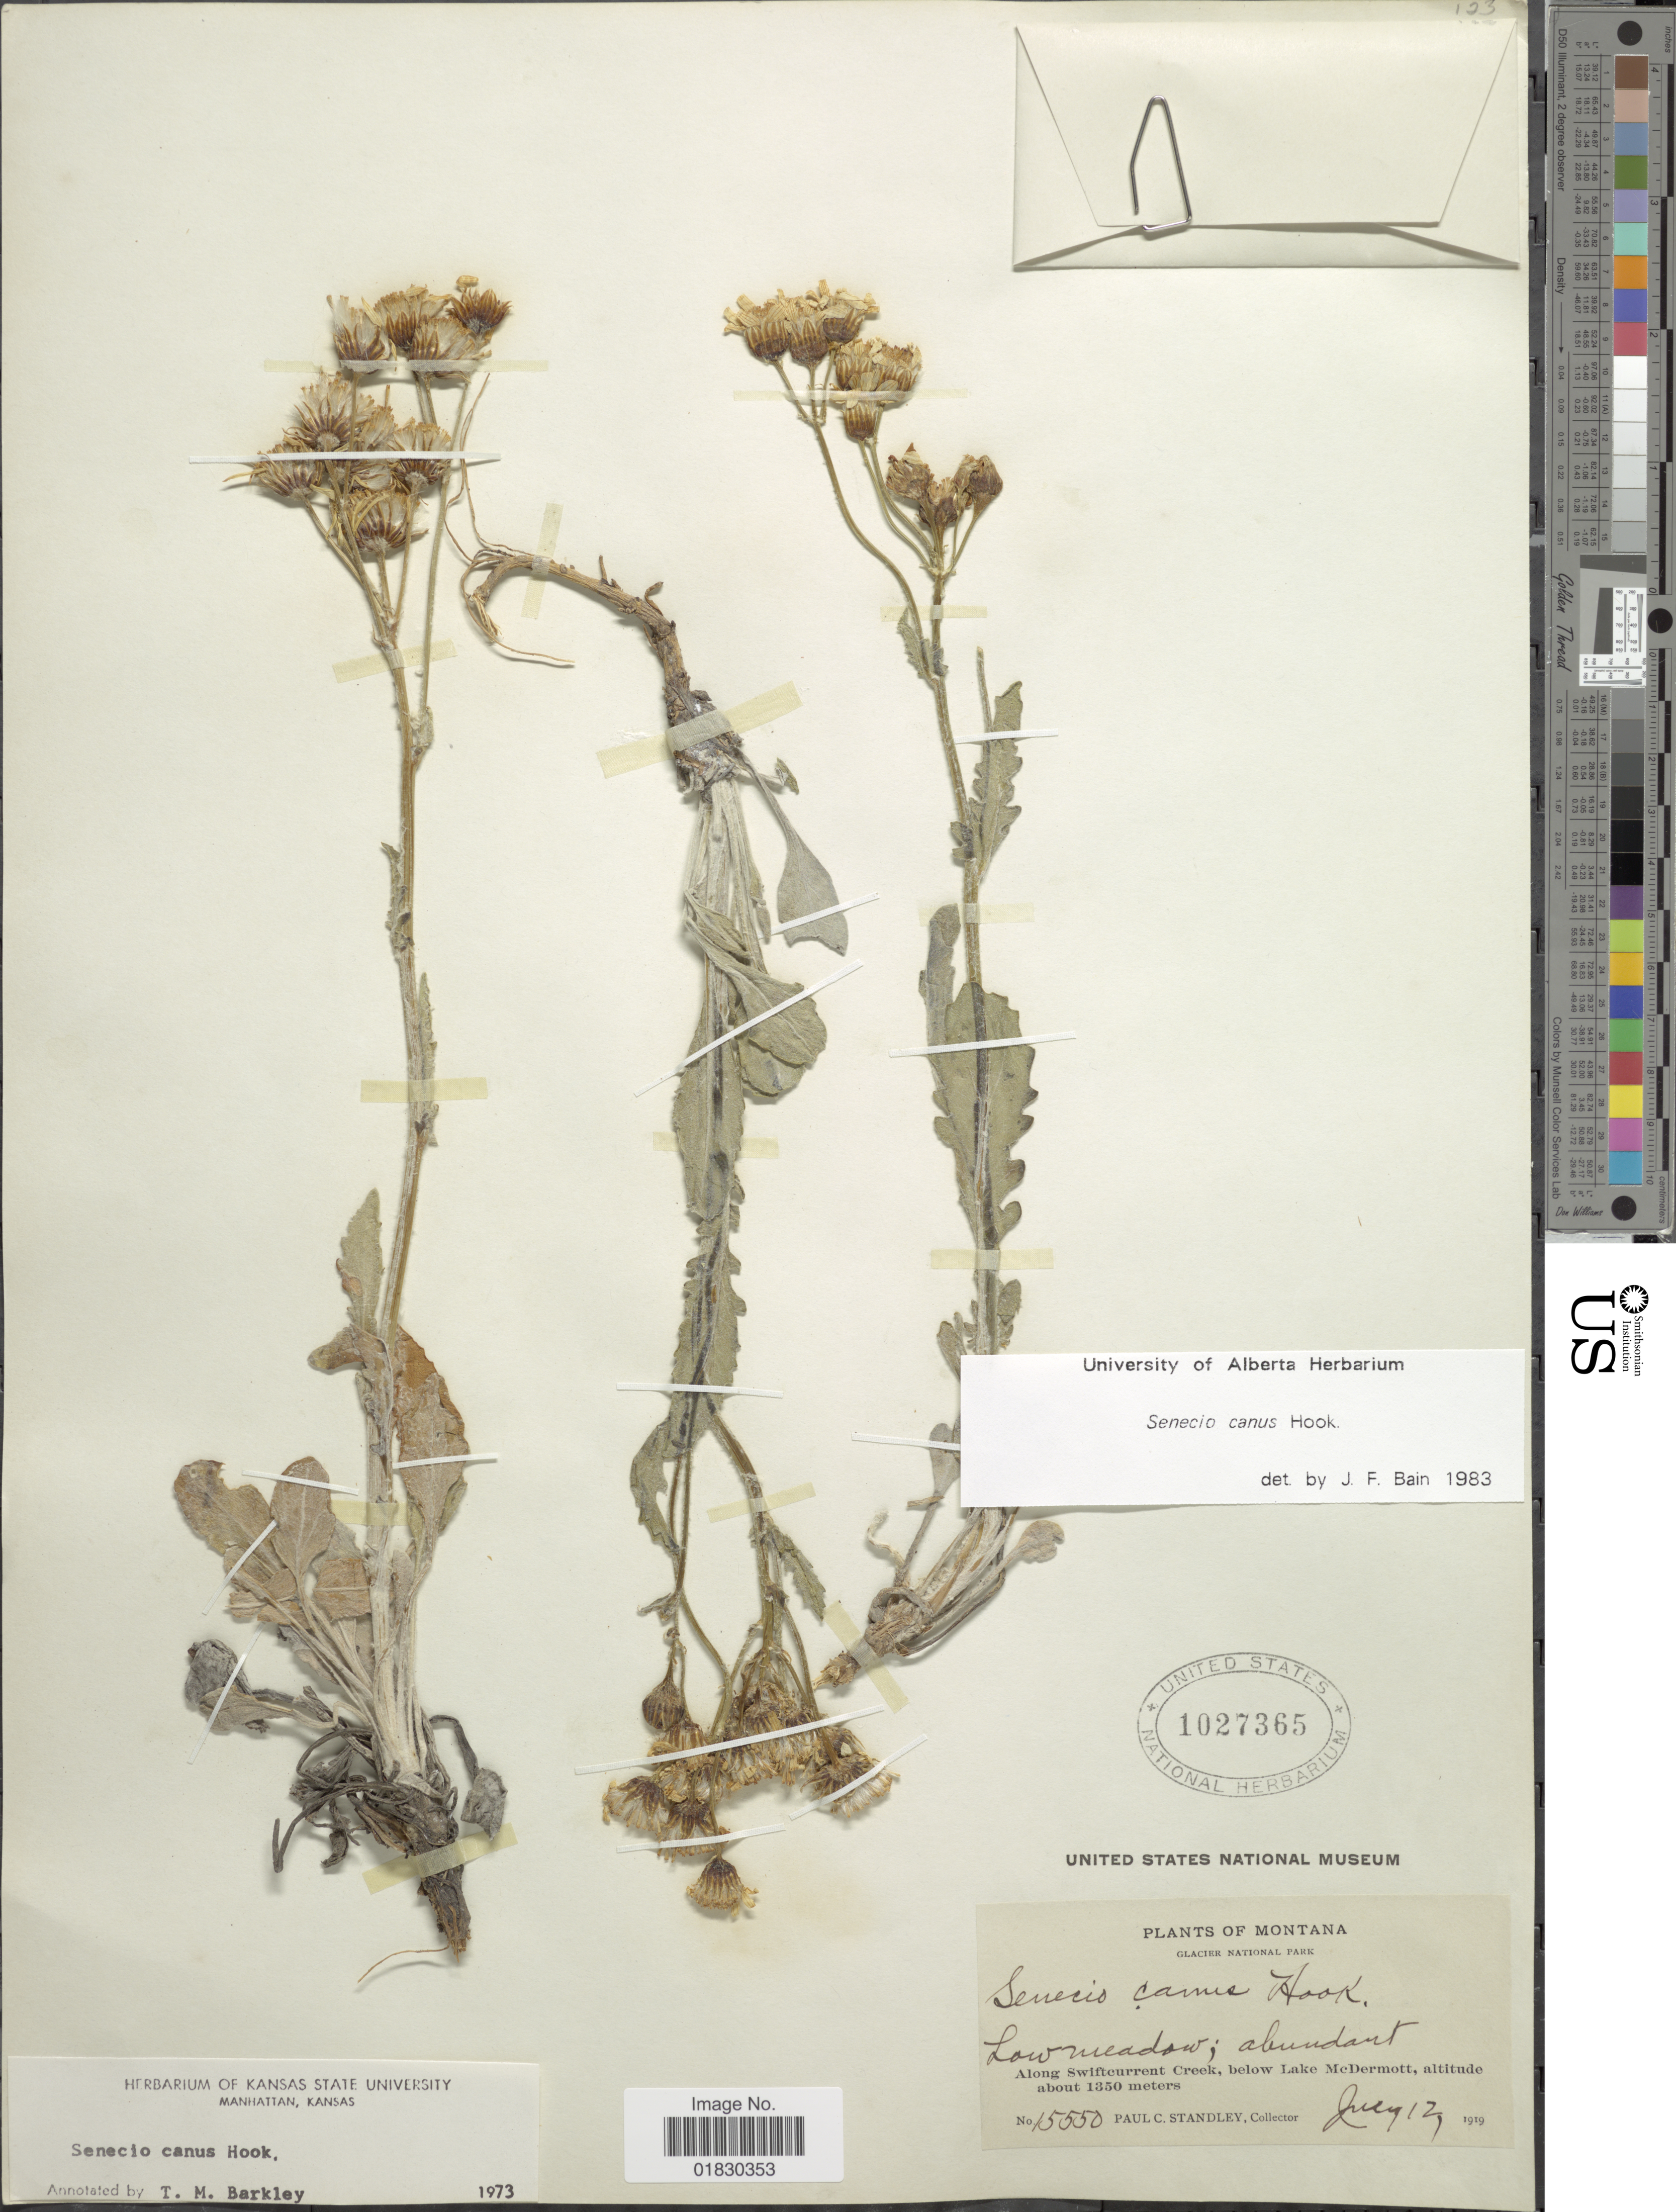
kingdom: Plantae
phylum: Tracheophyta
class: Magnoliopsida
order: Asterales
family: Asteraceae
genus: Packera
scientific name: Packera cana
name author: (Hook.) W.A. Weber & Á. Löve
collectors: P. C. Standley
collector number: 15550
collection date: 1919-07-12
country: United States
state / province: Montana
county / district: Glacier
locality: Glacier National Park, along Swiftcurrent Creek, below Lake McDermott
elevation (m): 1350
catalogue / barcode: US 1027365